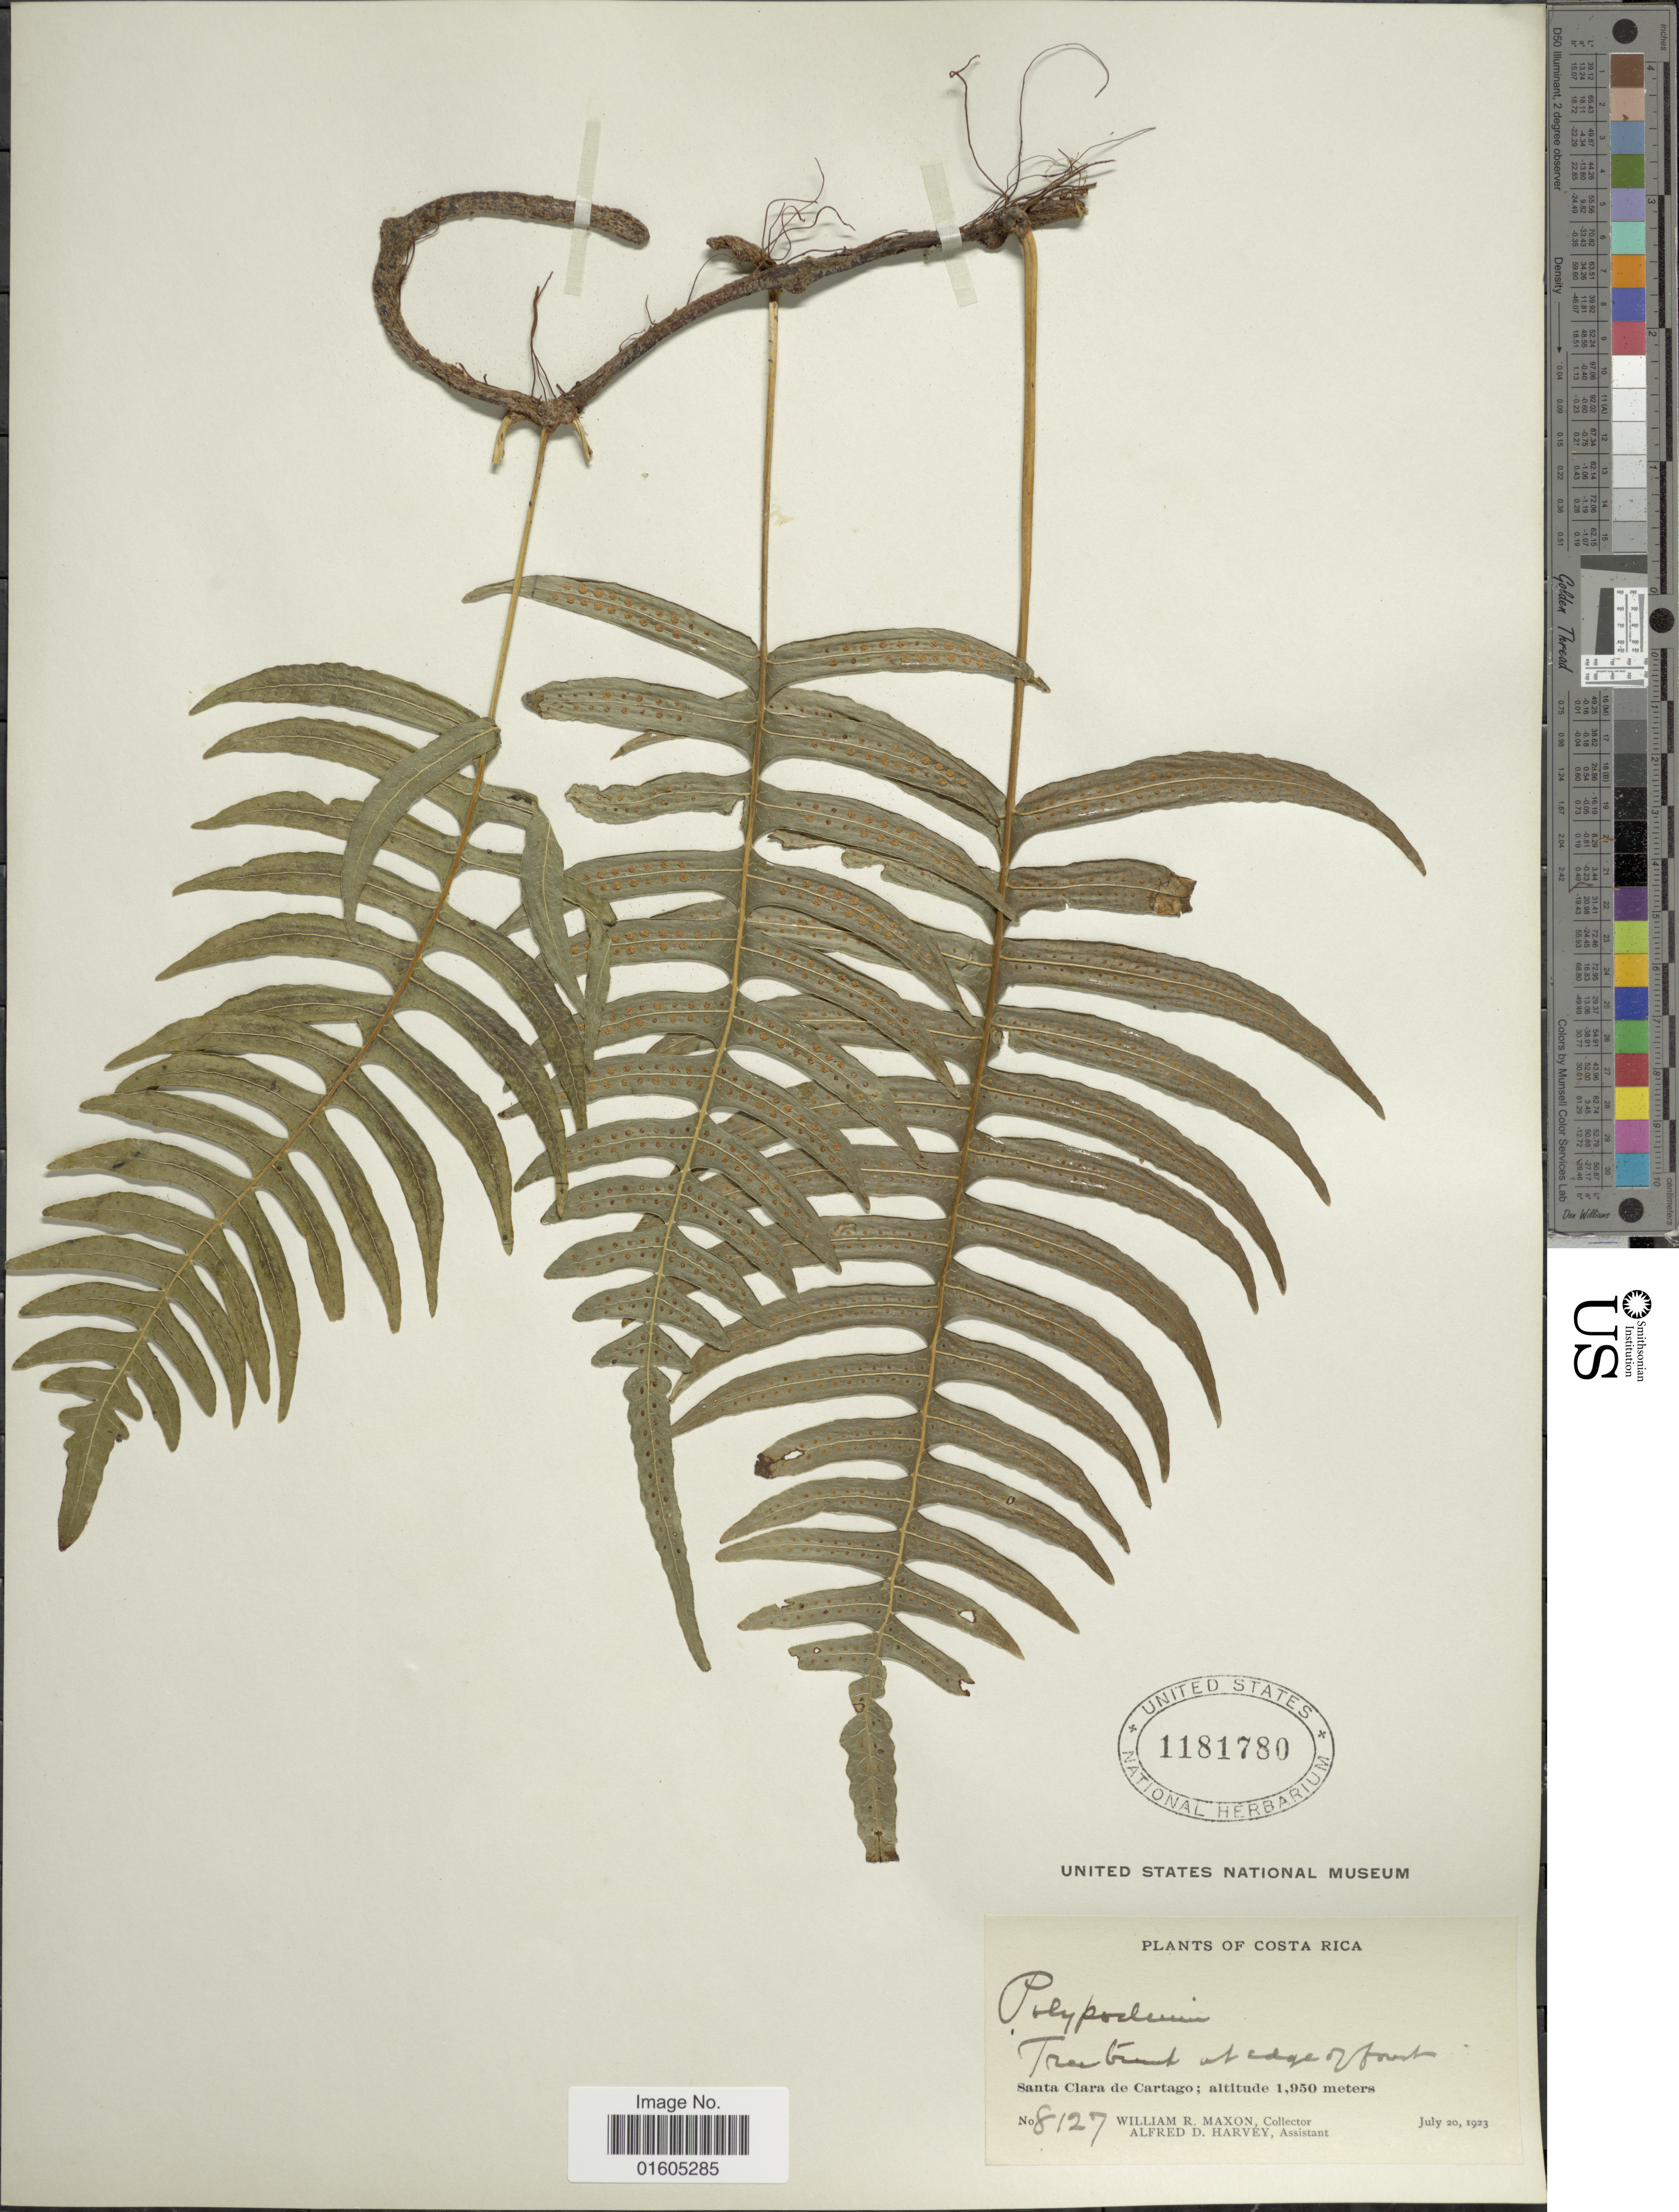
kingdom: Plantae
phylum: Tracheophyta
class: Polypodiopsida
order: Polypodiales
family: Polypodiaceae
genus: Serpocaulon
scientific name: Serpocaulon loriceum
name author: (L.) A.R. Sm.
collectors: W. R. Maxon & A. D. Harvey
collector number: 8127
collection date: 1923-07-20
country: Costa Rica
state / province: Cartago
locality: Santa Clara de Caratgo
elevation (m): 1950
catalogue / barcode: US 1181780